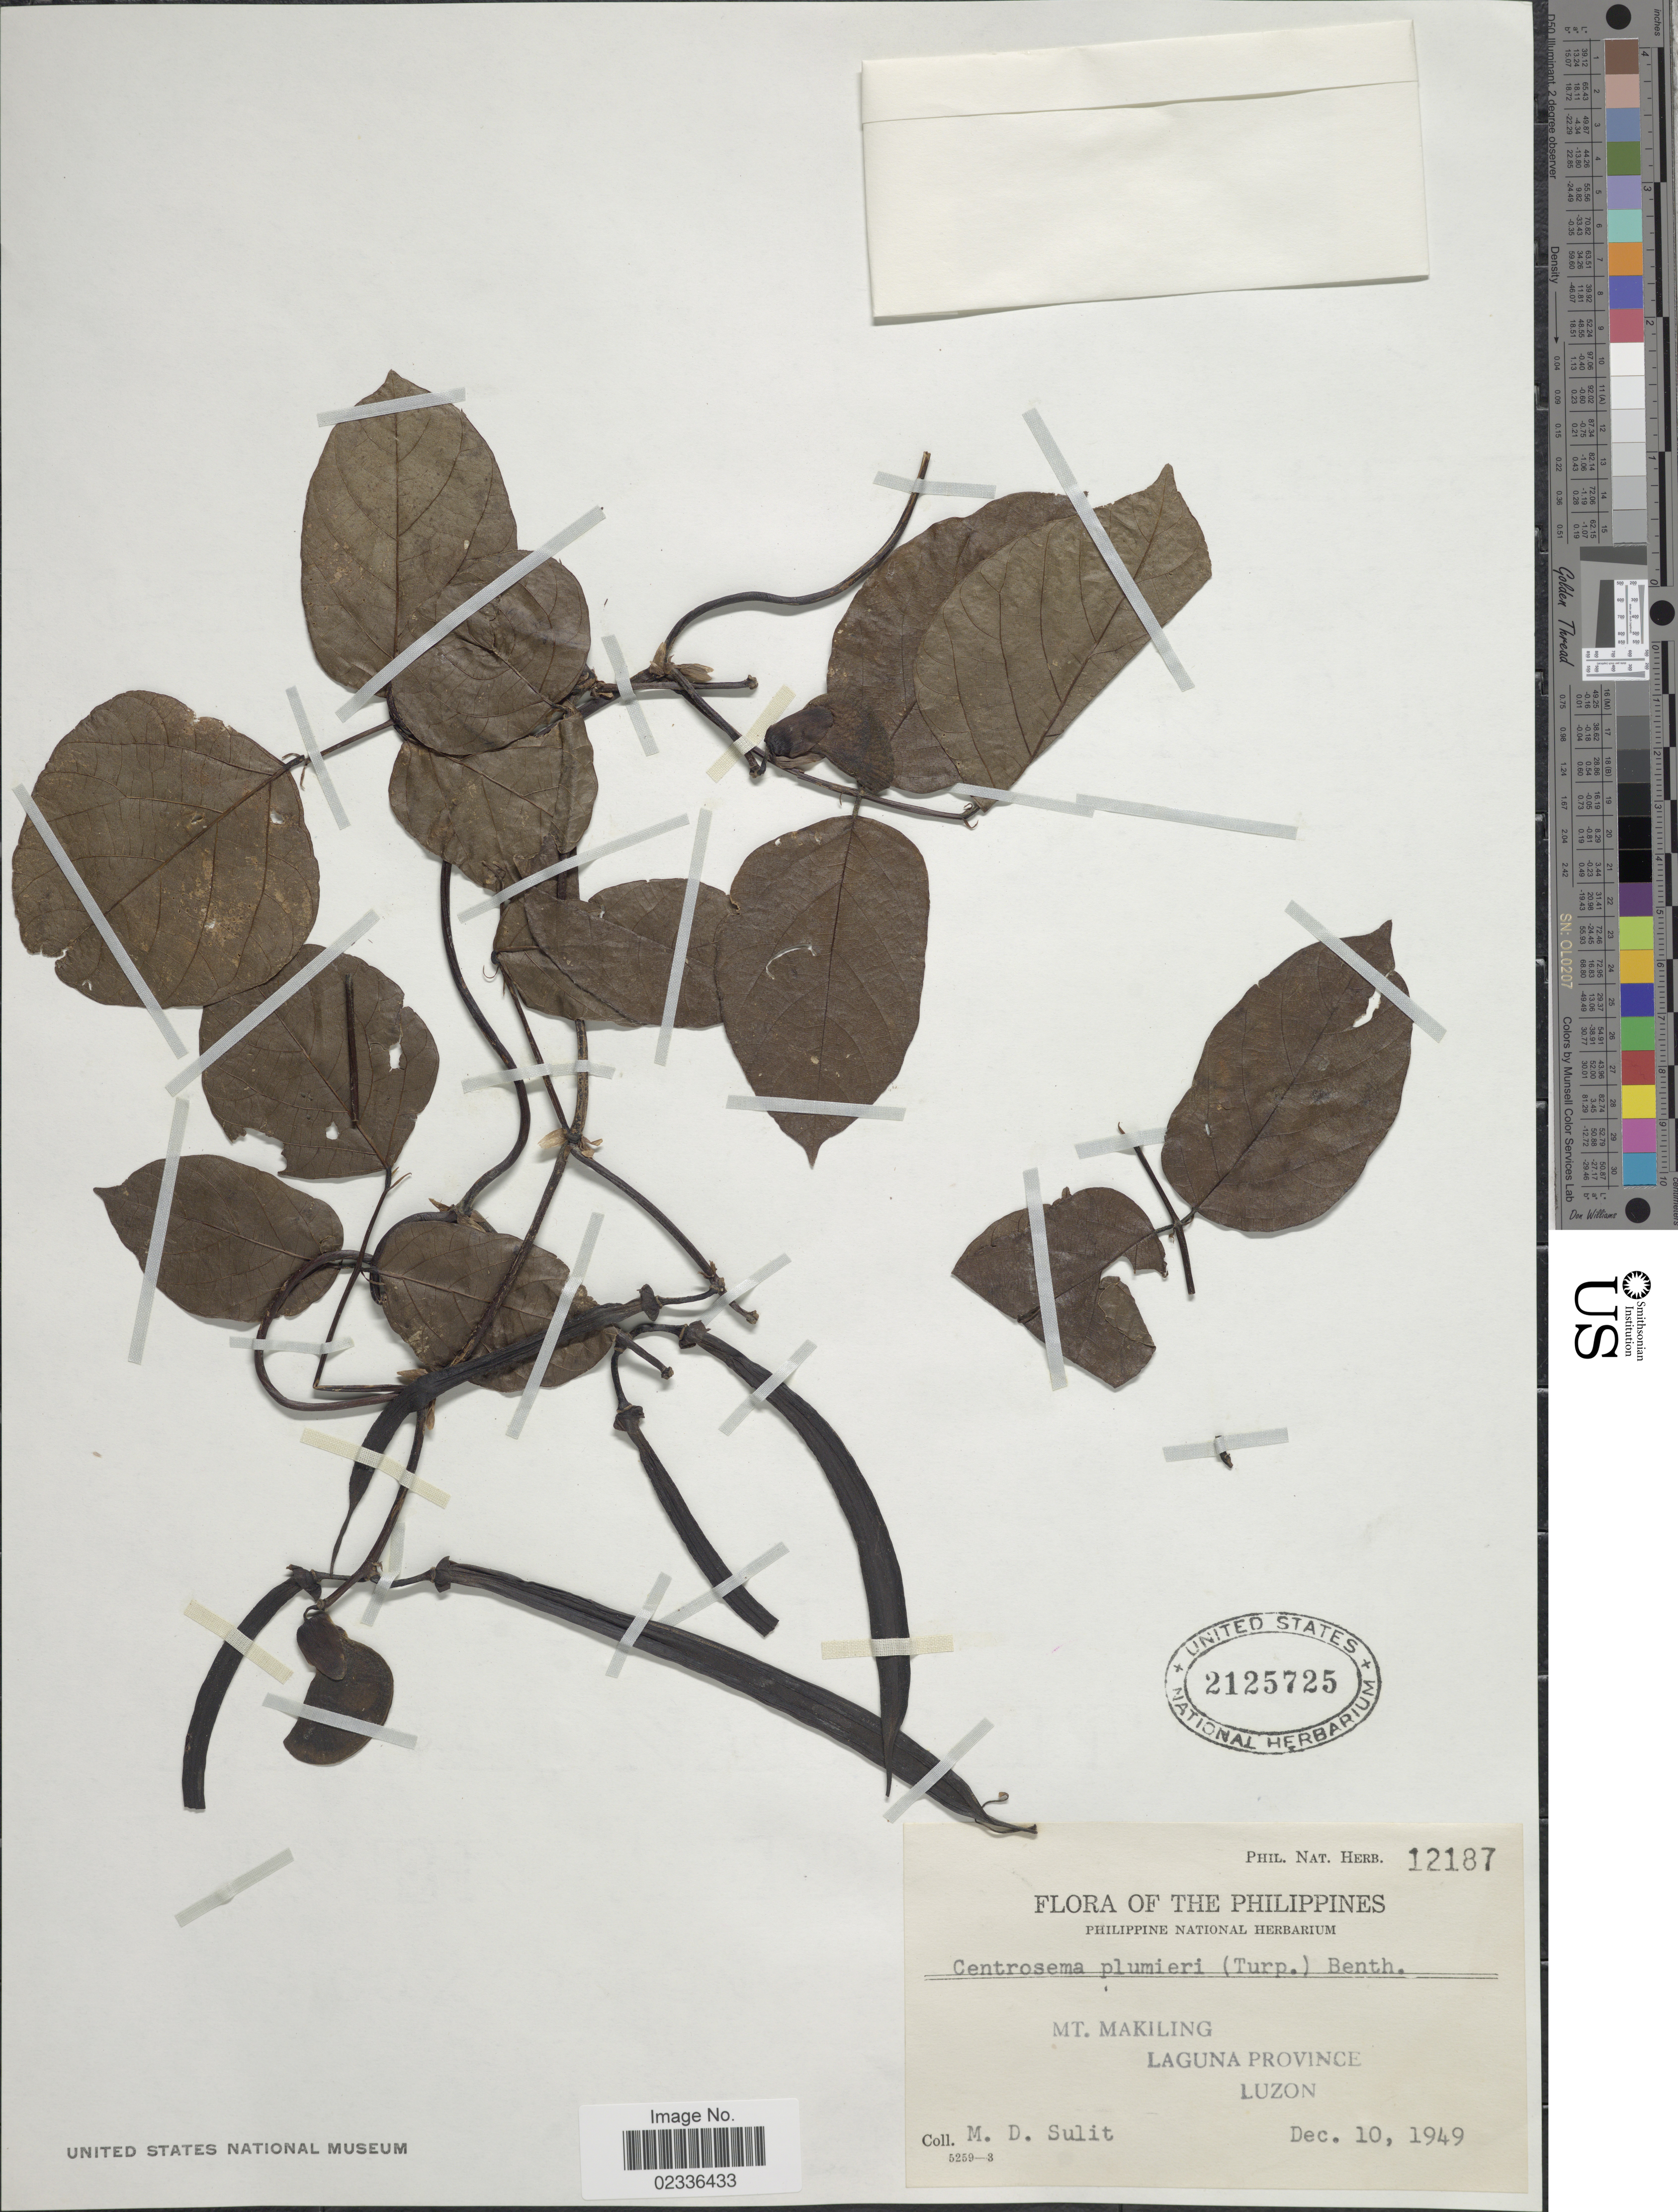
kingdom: Plantae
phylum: Tracheophyta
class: Magnoliopsida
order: Fabales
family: Fabaceae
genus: Centrosema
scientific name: Centrosema plumieri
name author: (Turpin ex Pers.) Benth.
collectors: M. Sulit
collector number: Phil. Nat. Herb. 12187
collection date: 1949-12-10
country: Philippines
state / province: Calabarzon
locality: Mt. Makiling, Laguna Province, Luzon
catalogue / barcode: US 2125725